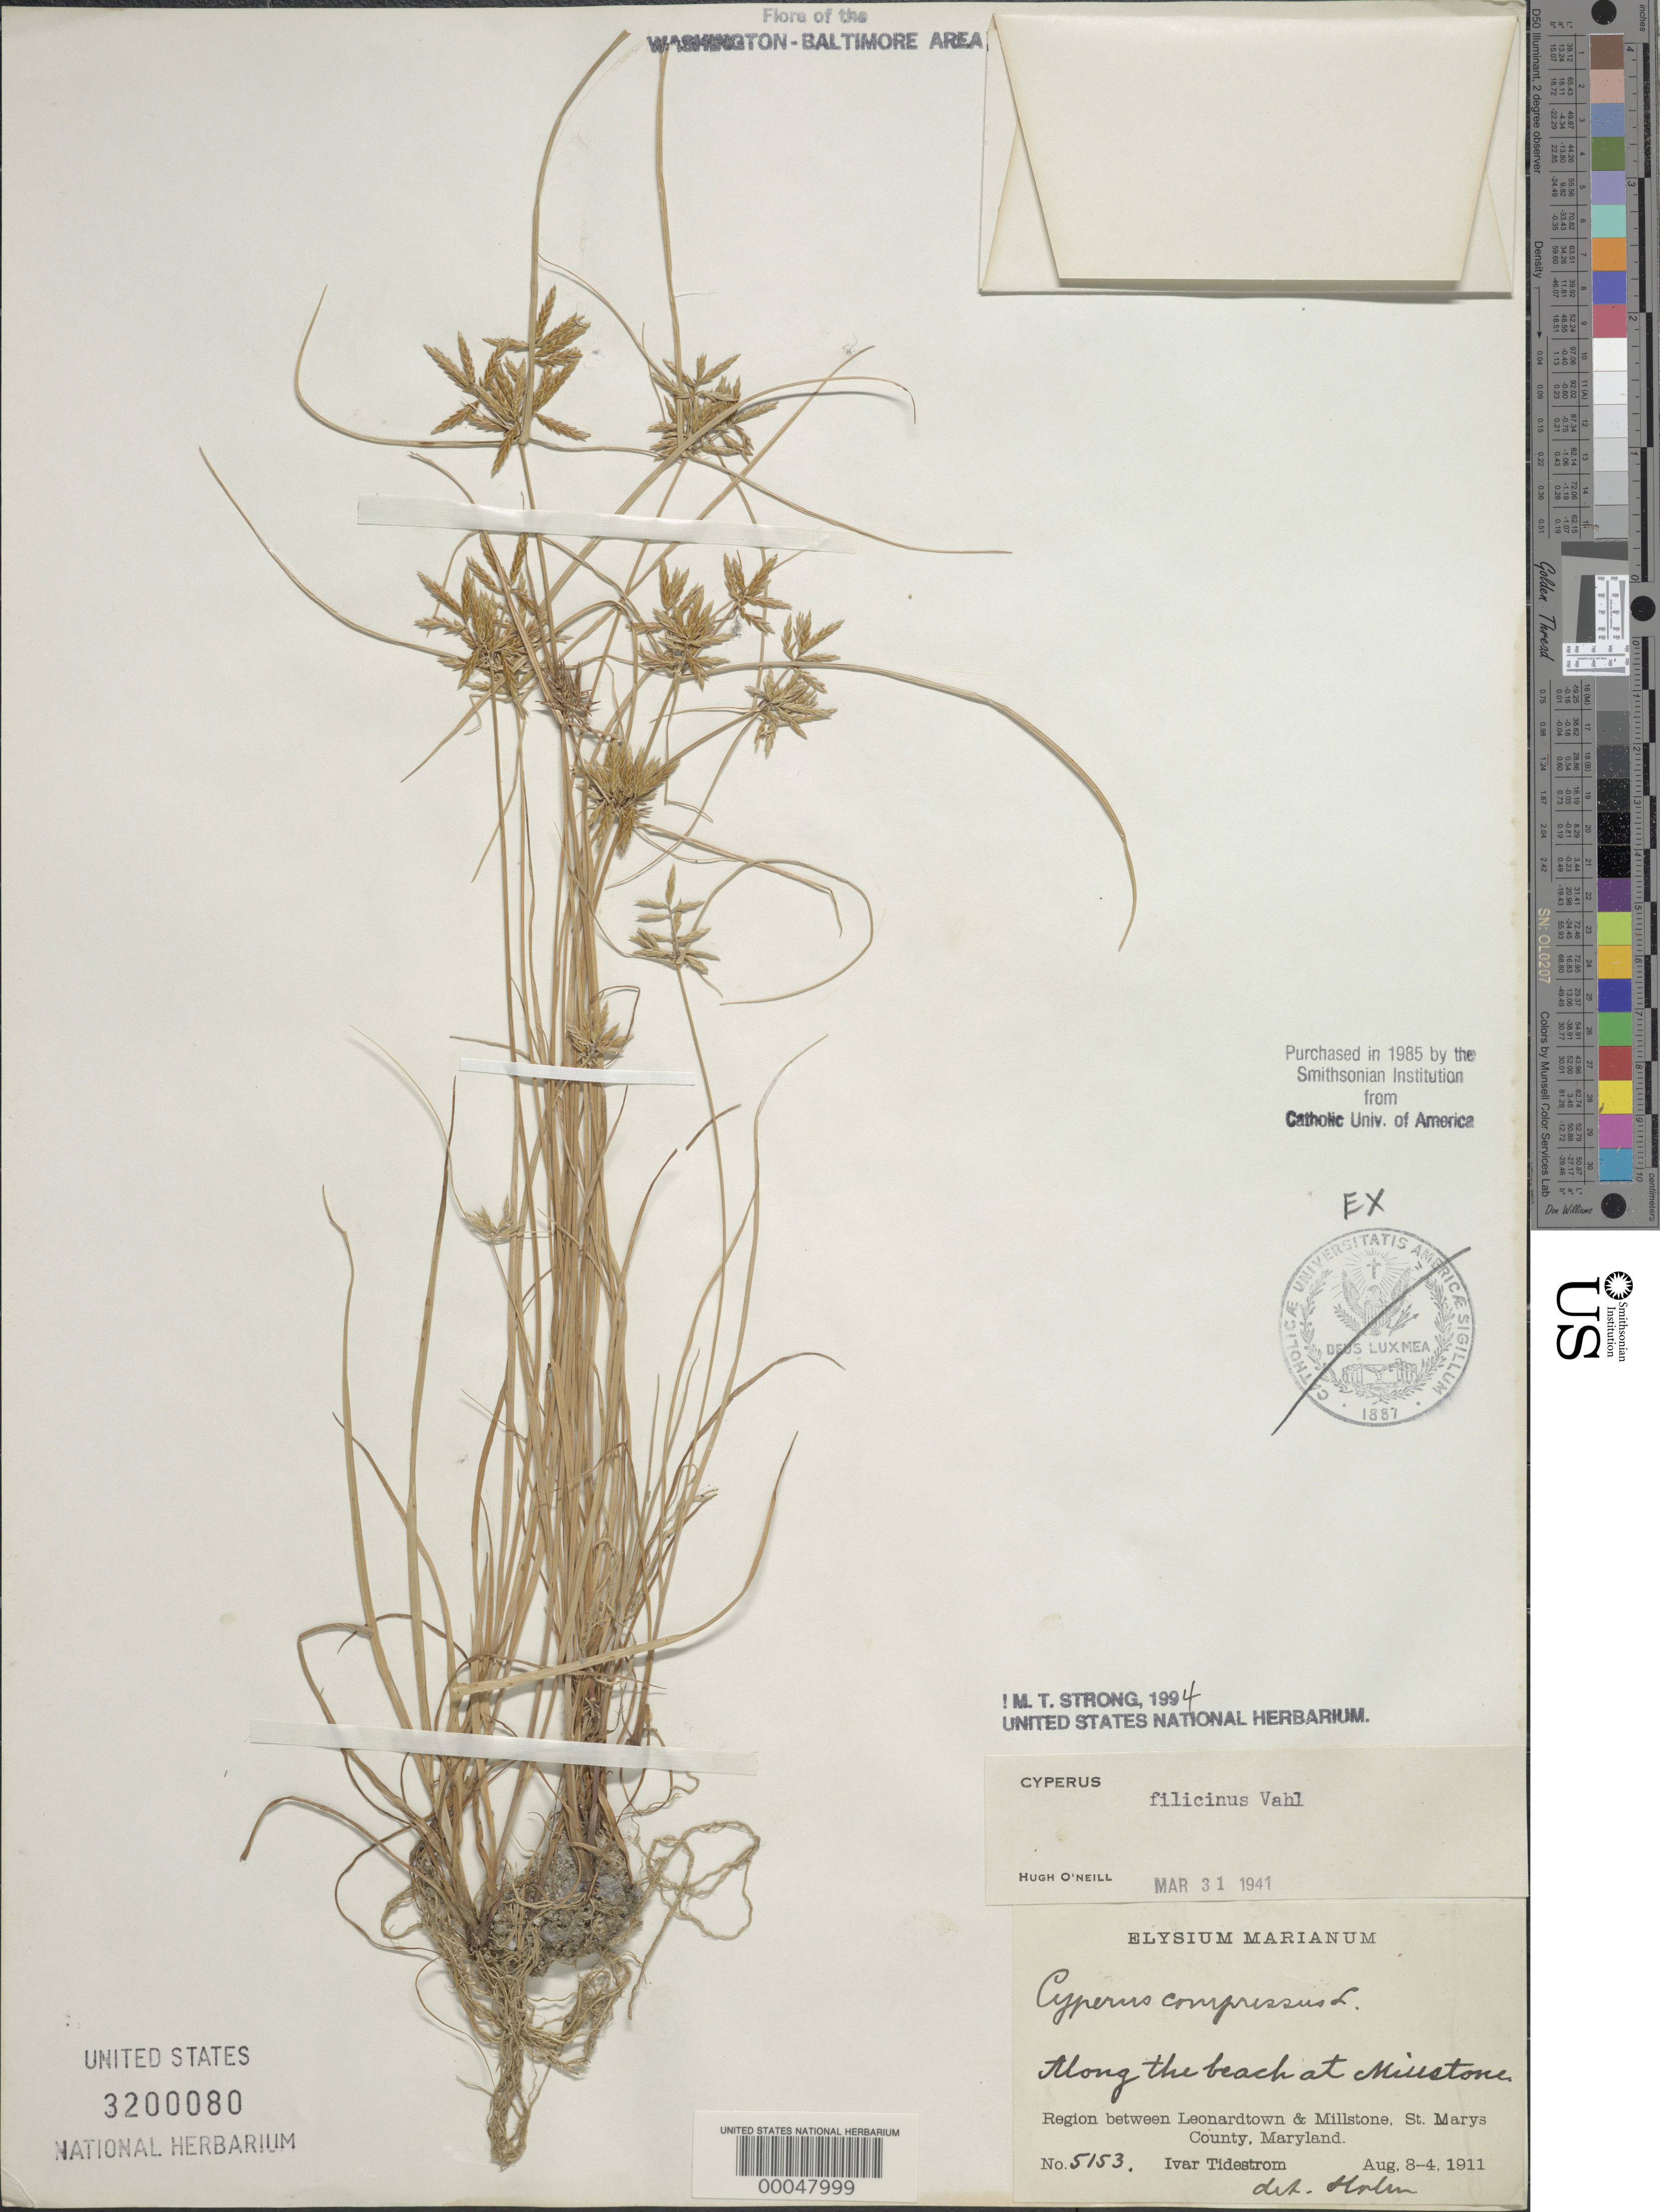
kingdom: Plantae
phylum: Tracheophyta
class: Liliopsida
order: Poales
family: Cyperaceae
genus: Cyperus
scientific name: Cyperus filicinus Vahl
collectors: I. F. Tidestrom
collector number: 5153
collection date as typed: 03 Aug 1911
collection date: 1911-08-03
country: United States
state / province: Maryland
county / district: St. Mary's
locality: Millstone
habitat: Along the beach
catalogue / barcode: US 3200080